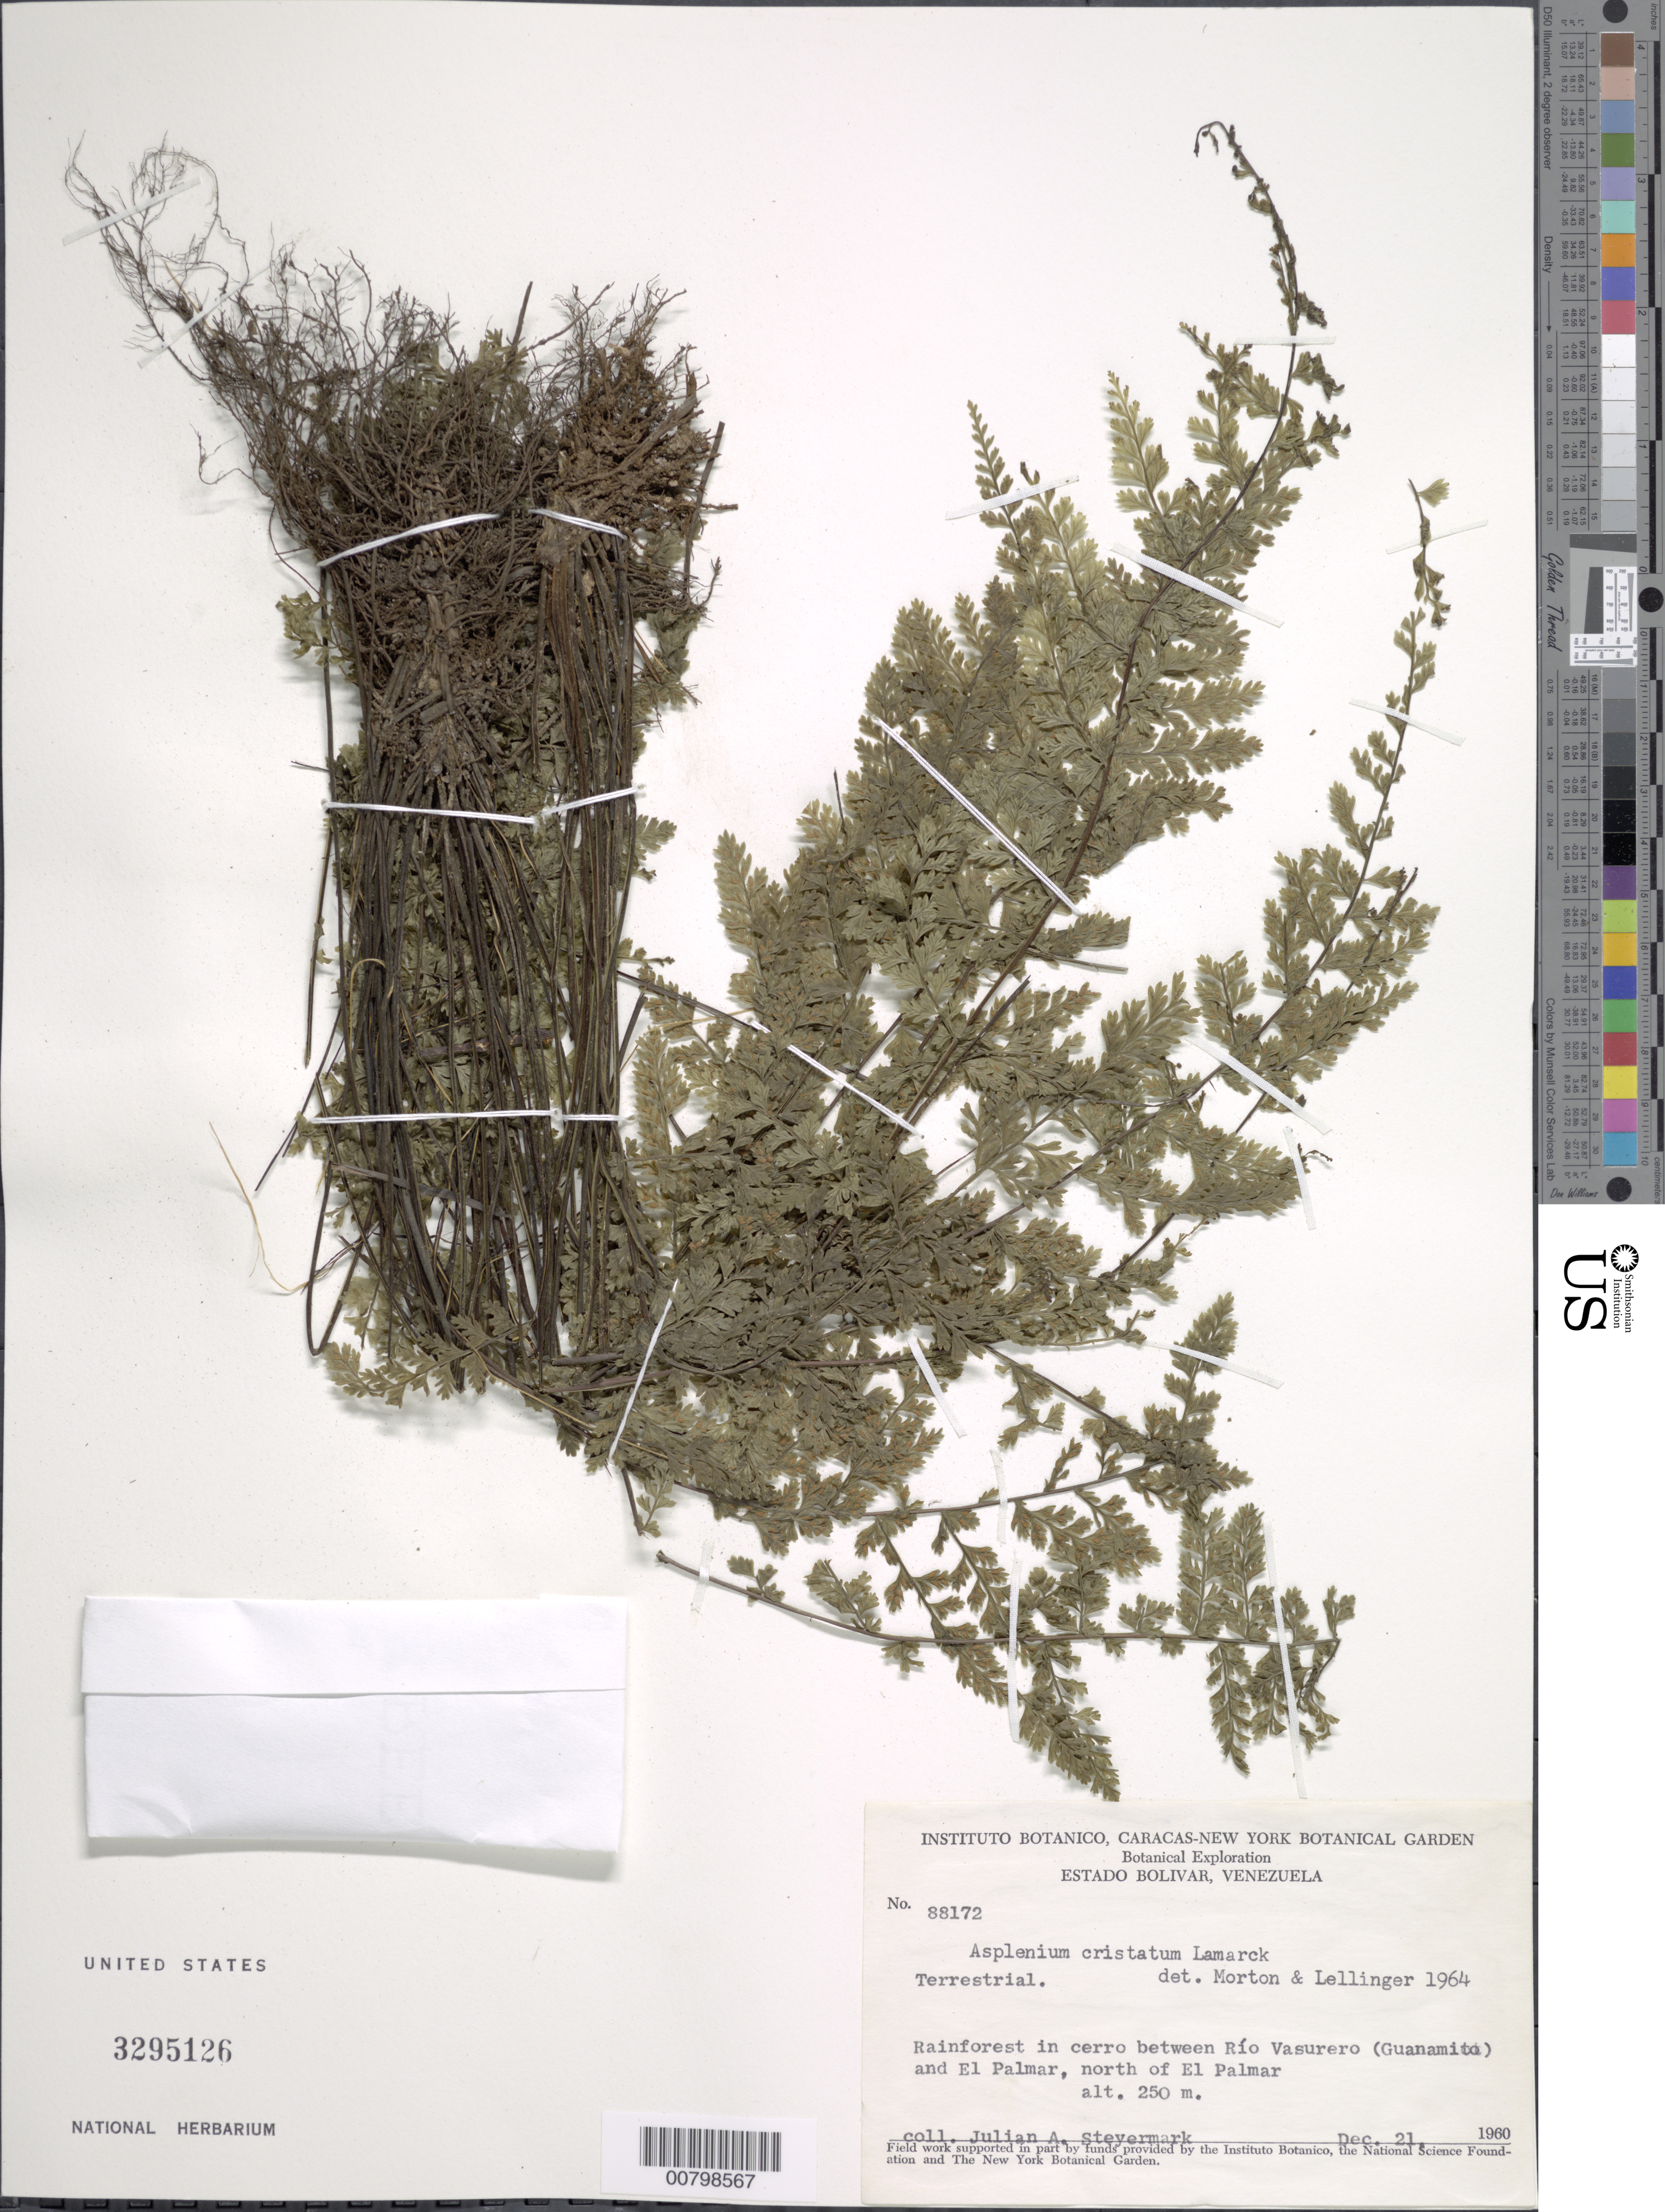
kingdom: Plantae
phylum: Tracheophyta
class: Polypodiopsida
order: Polypodiales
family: Aspleniaceae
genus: Asplenium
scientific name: Asplenium cristatum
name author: Lam.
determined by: Morton, C. V.; Lellinger, D. B.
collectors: J. Steyermark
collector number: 88172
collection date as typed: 21-Dec-60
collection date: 1960-12-21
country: Venezuela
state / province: Bolívar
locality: Río Vasurero (Guanamito) to N of El Palmar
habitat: Rainforest in cerro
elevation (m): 250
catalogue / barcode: US 3295126